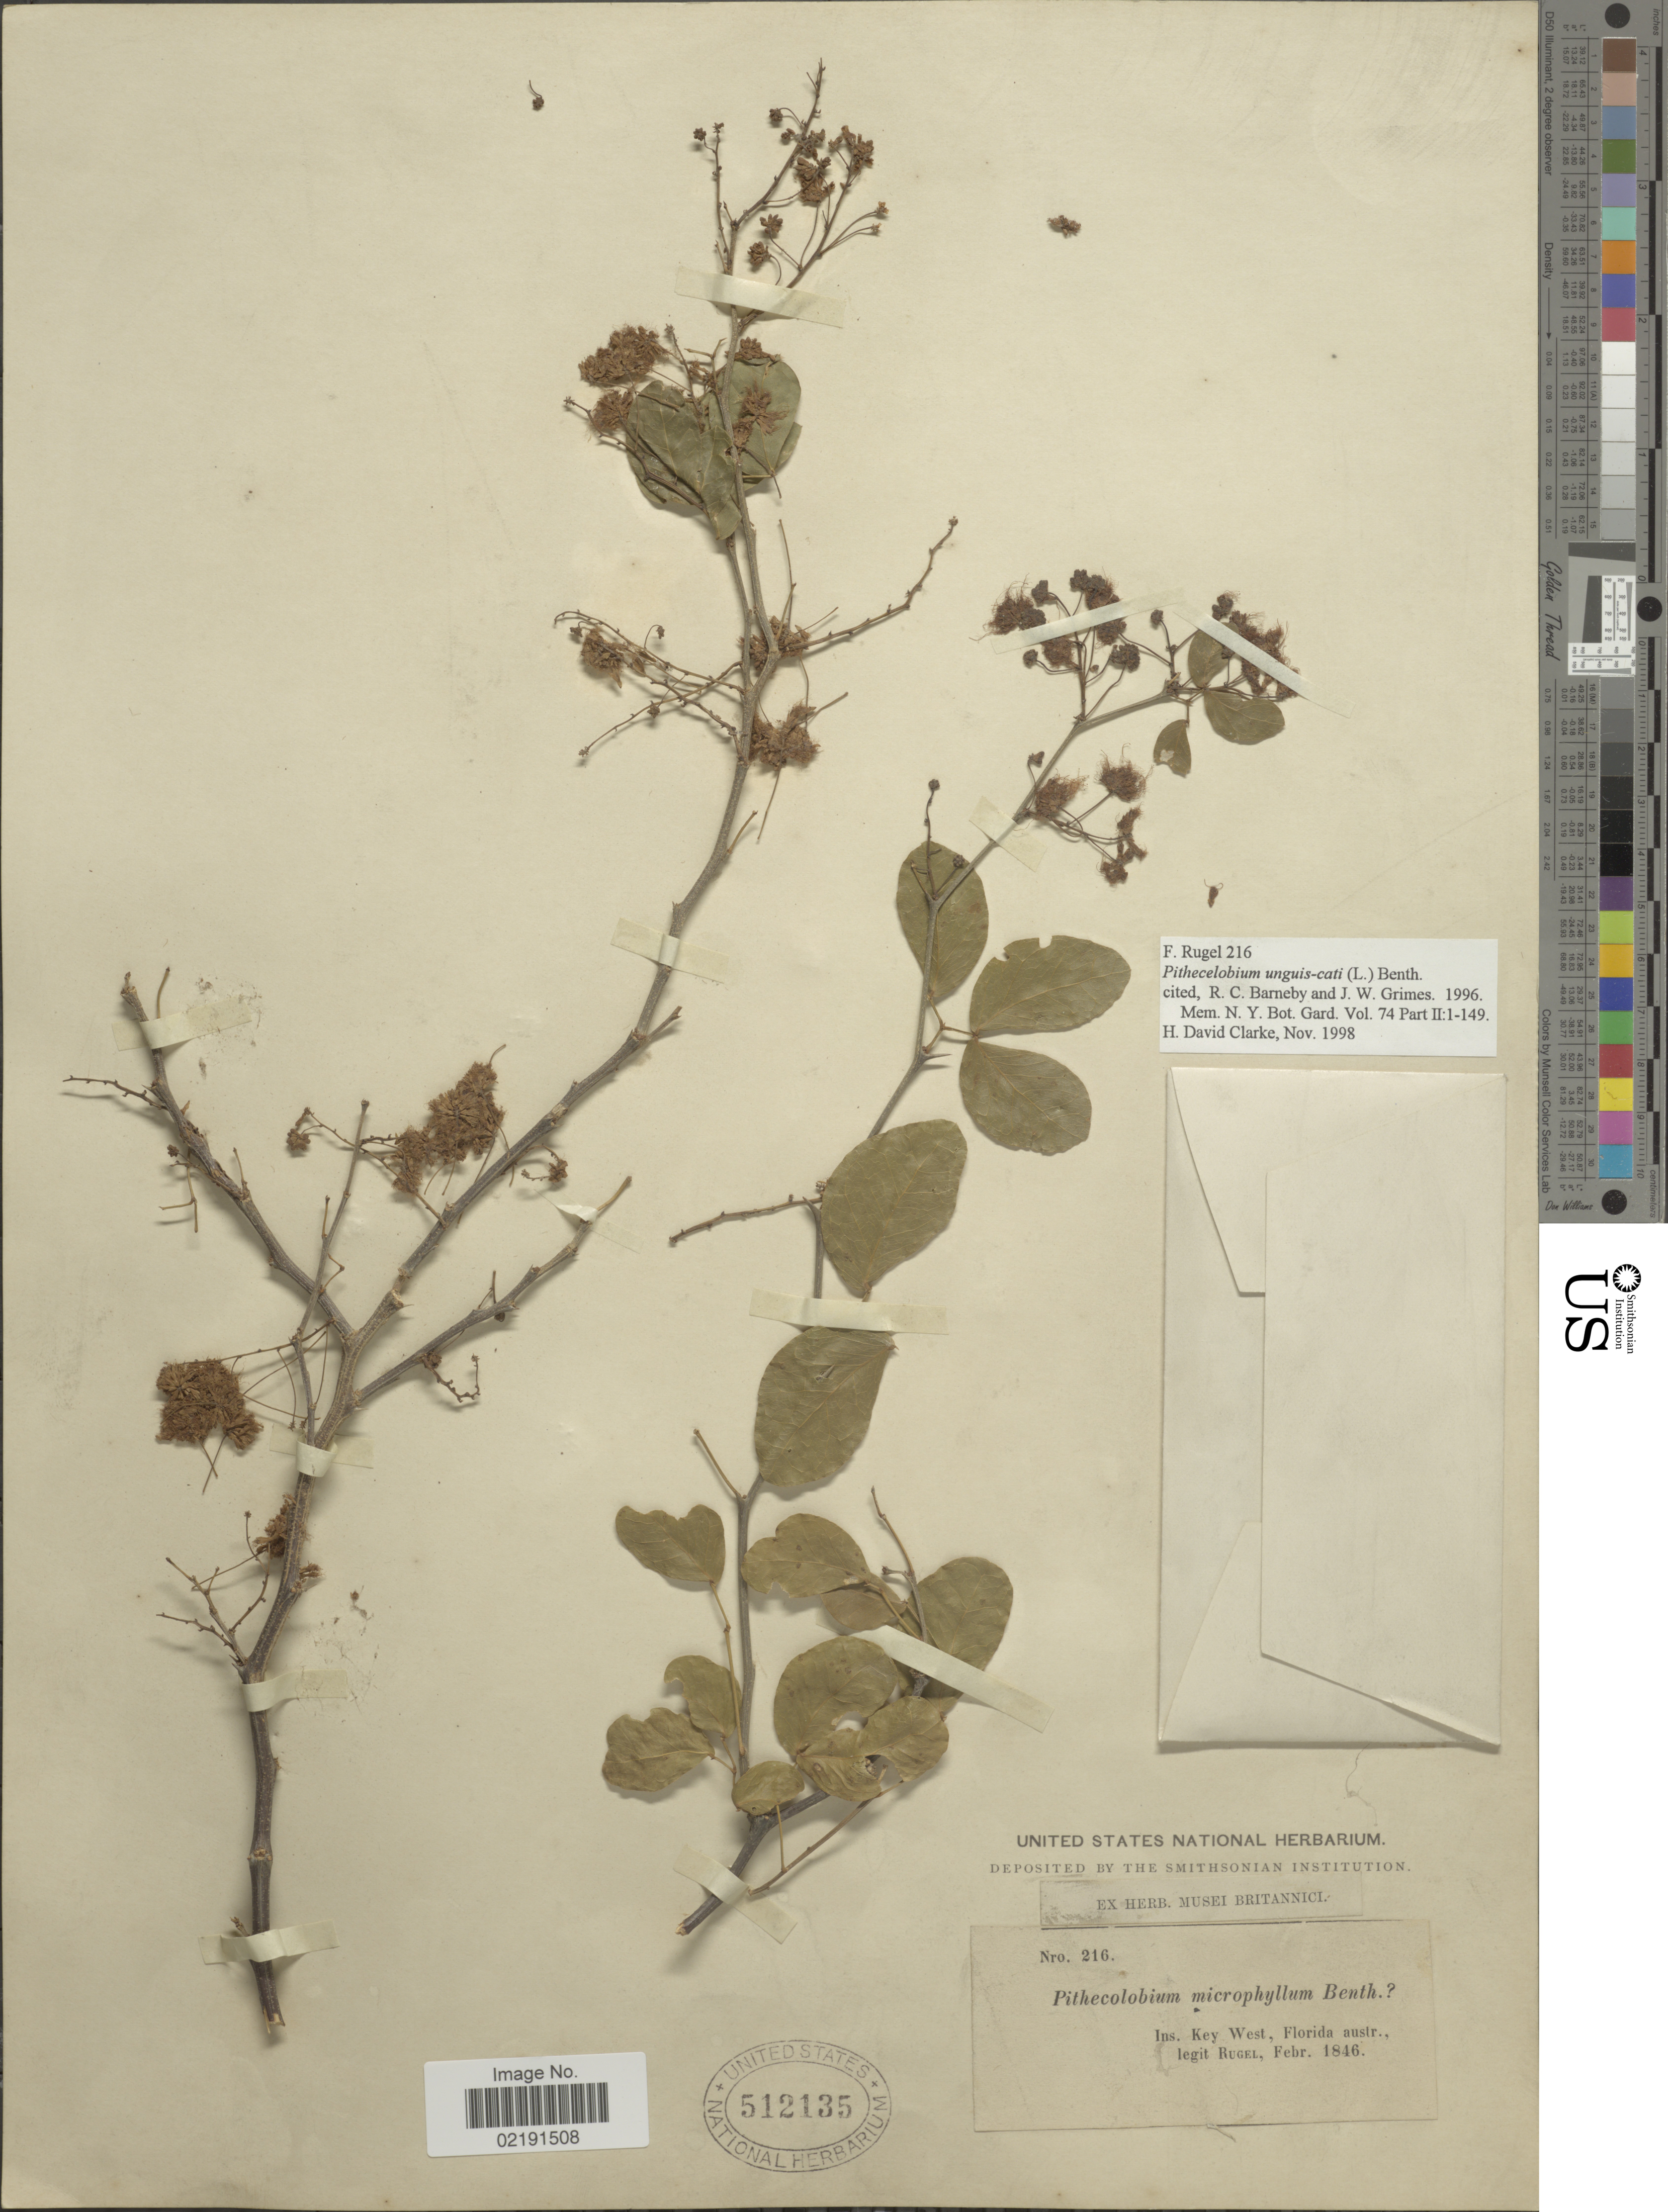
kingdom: Plantae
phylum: Tracheophyta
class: Magnoliopsida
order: Fabales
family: Fabaceae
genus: Pithecellobium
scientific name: Pithecellobium unguis-cati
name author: (L.) Benth.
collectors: Rugel, --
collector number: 216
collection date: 1846-02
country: United States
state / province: Florida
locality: Ins. Key West, Florida austr.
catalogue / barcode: US 512135